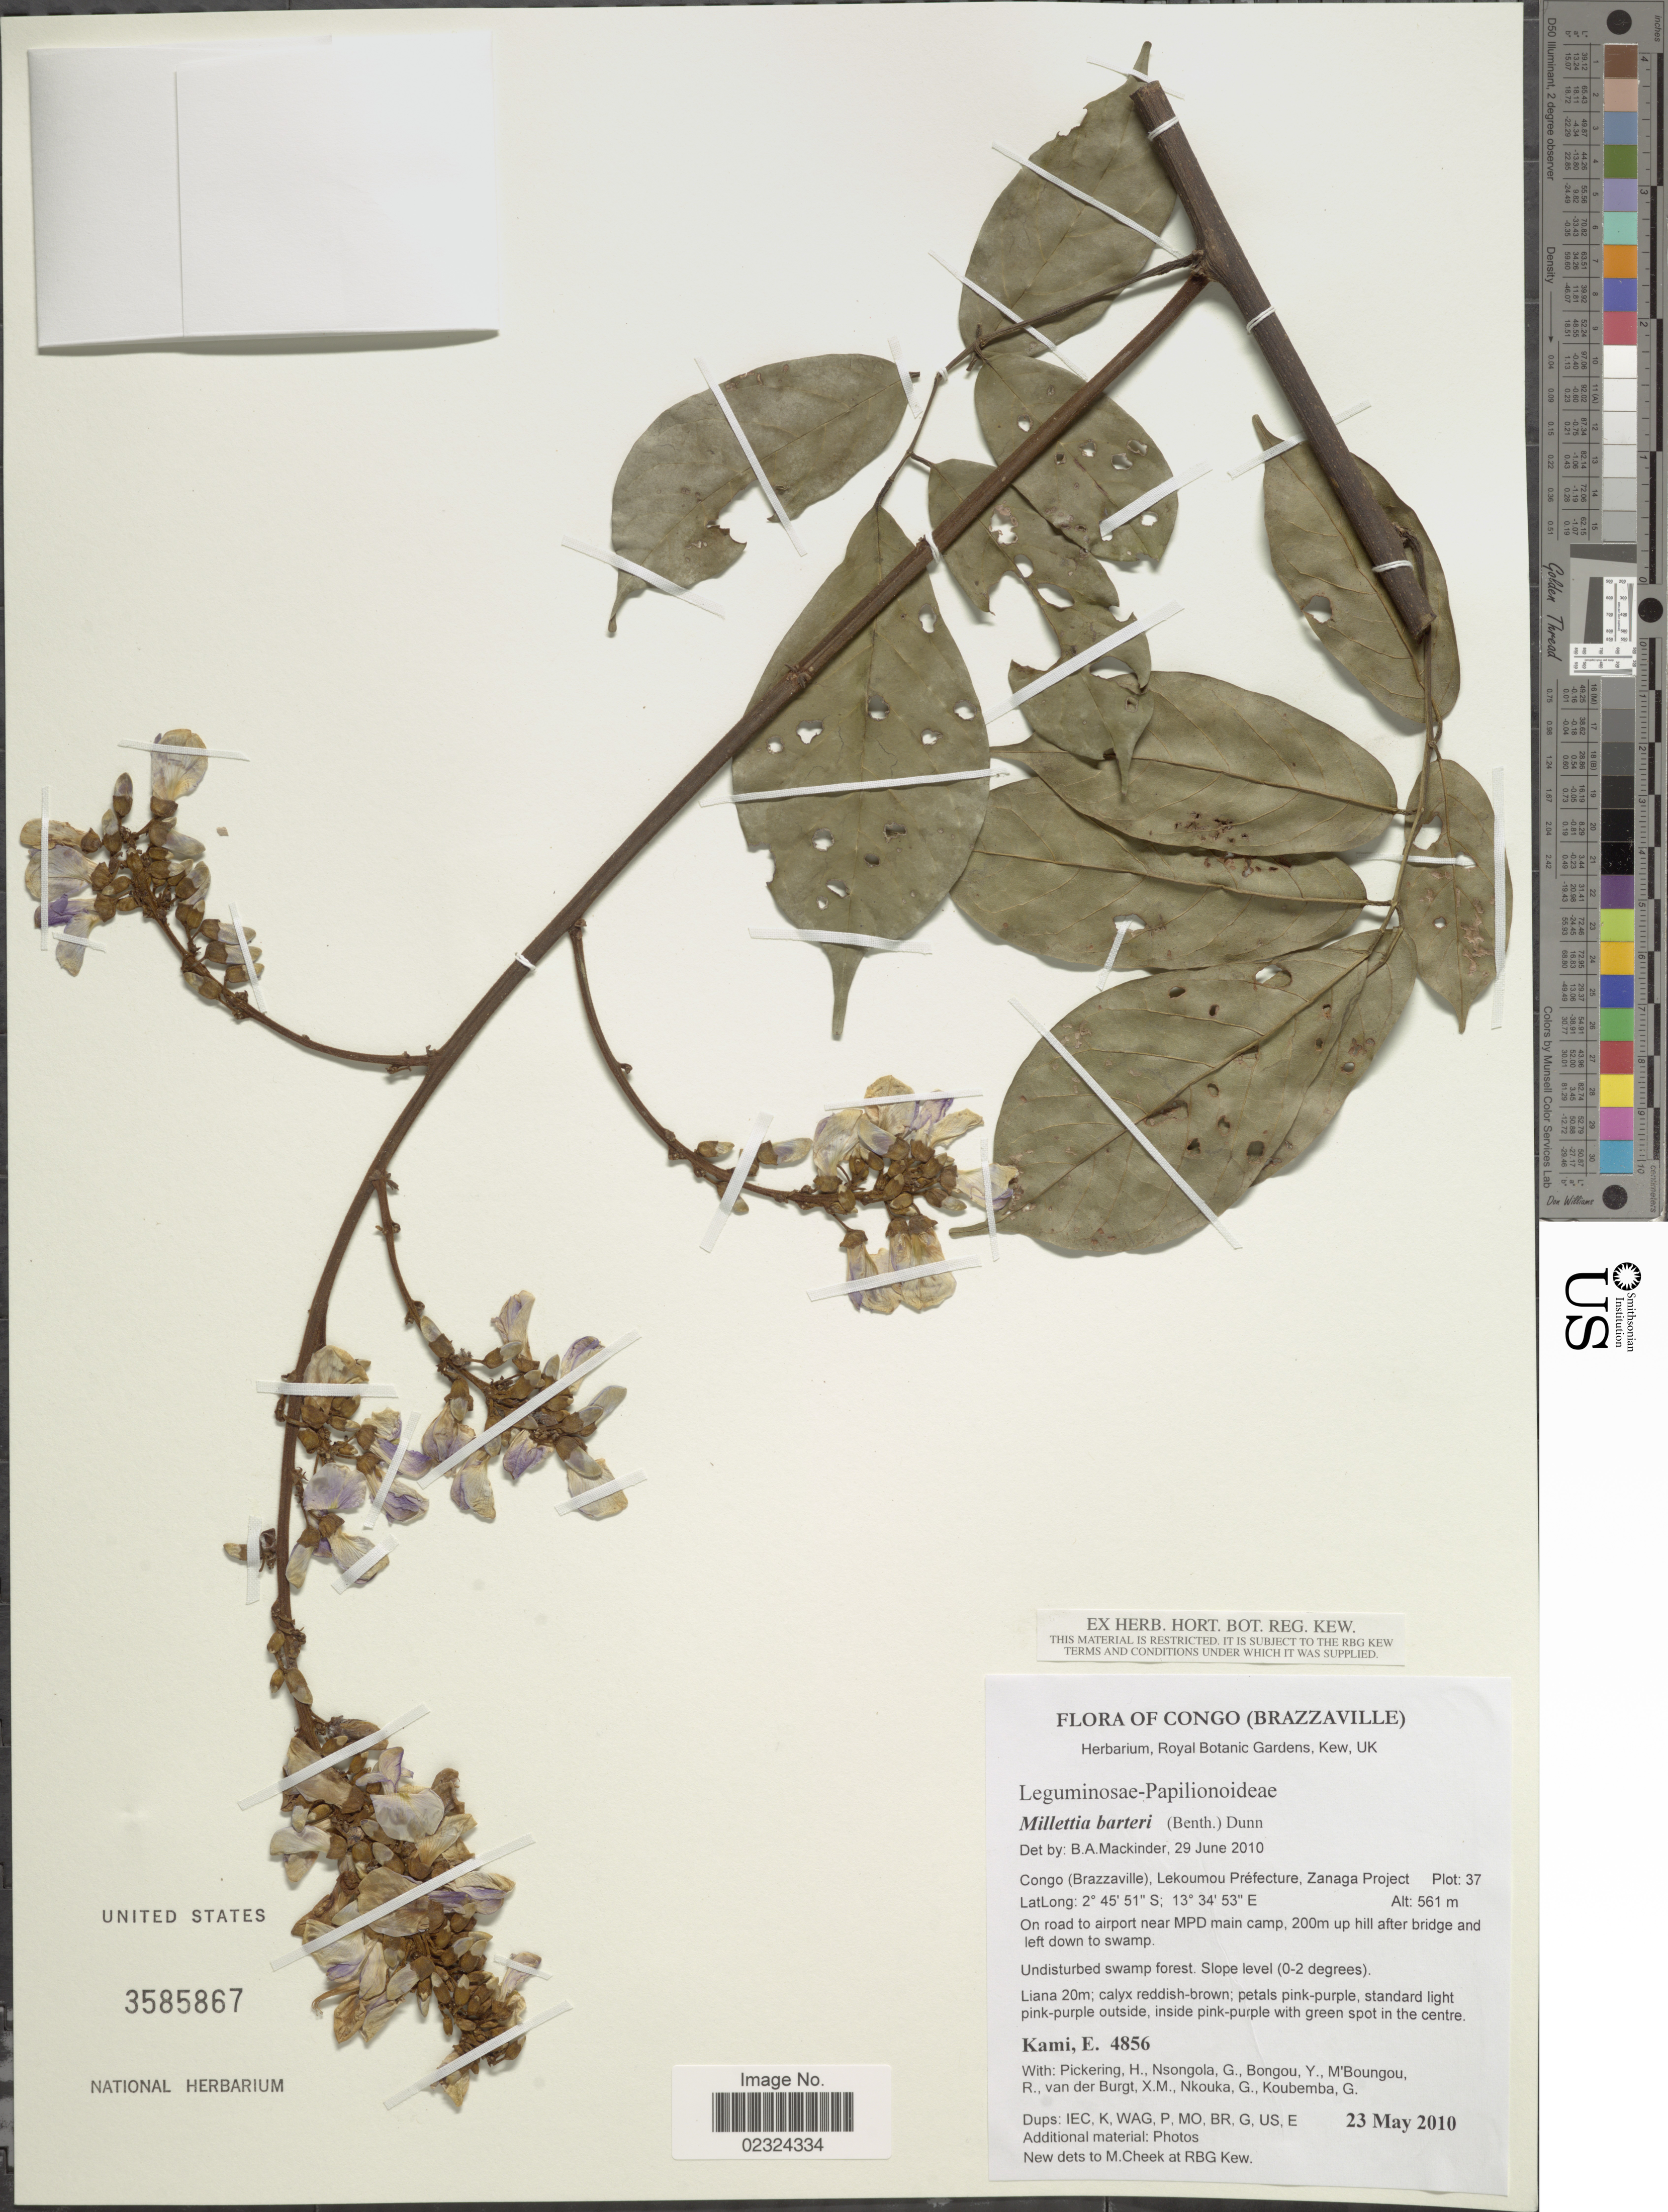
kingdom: Plantae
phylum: Tracheophyta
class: Magnoliopsida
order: Fabales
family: Fabaceae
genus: Millettia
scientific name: Millettia barteri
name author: (Benth.) Dunn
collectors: E. Kami, H. Pickering, G. Nsongola, Y. Bongou & et al.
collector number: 4856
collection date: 2010-05-23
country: Congo, Republic of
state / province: Lekoumou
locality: Lekoumou Prefecture, Zanaga Project. Plot: 37.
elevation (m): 561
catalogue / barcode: US 3585867